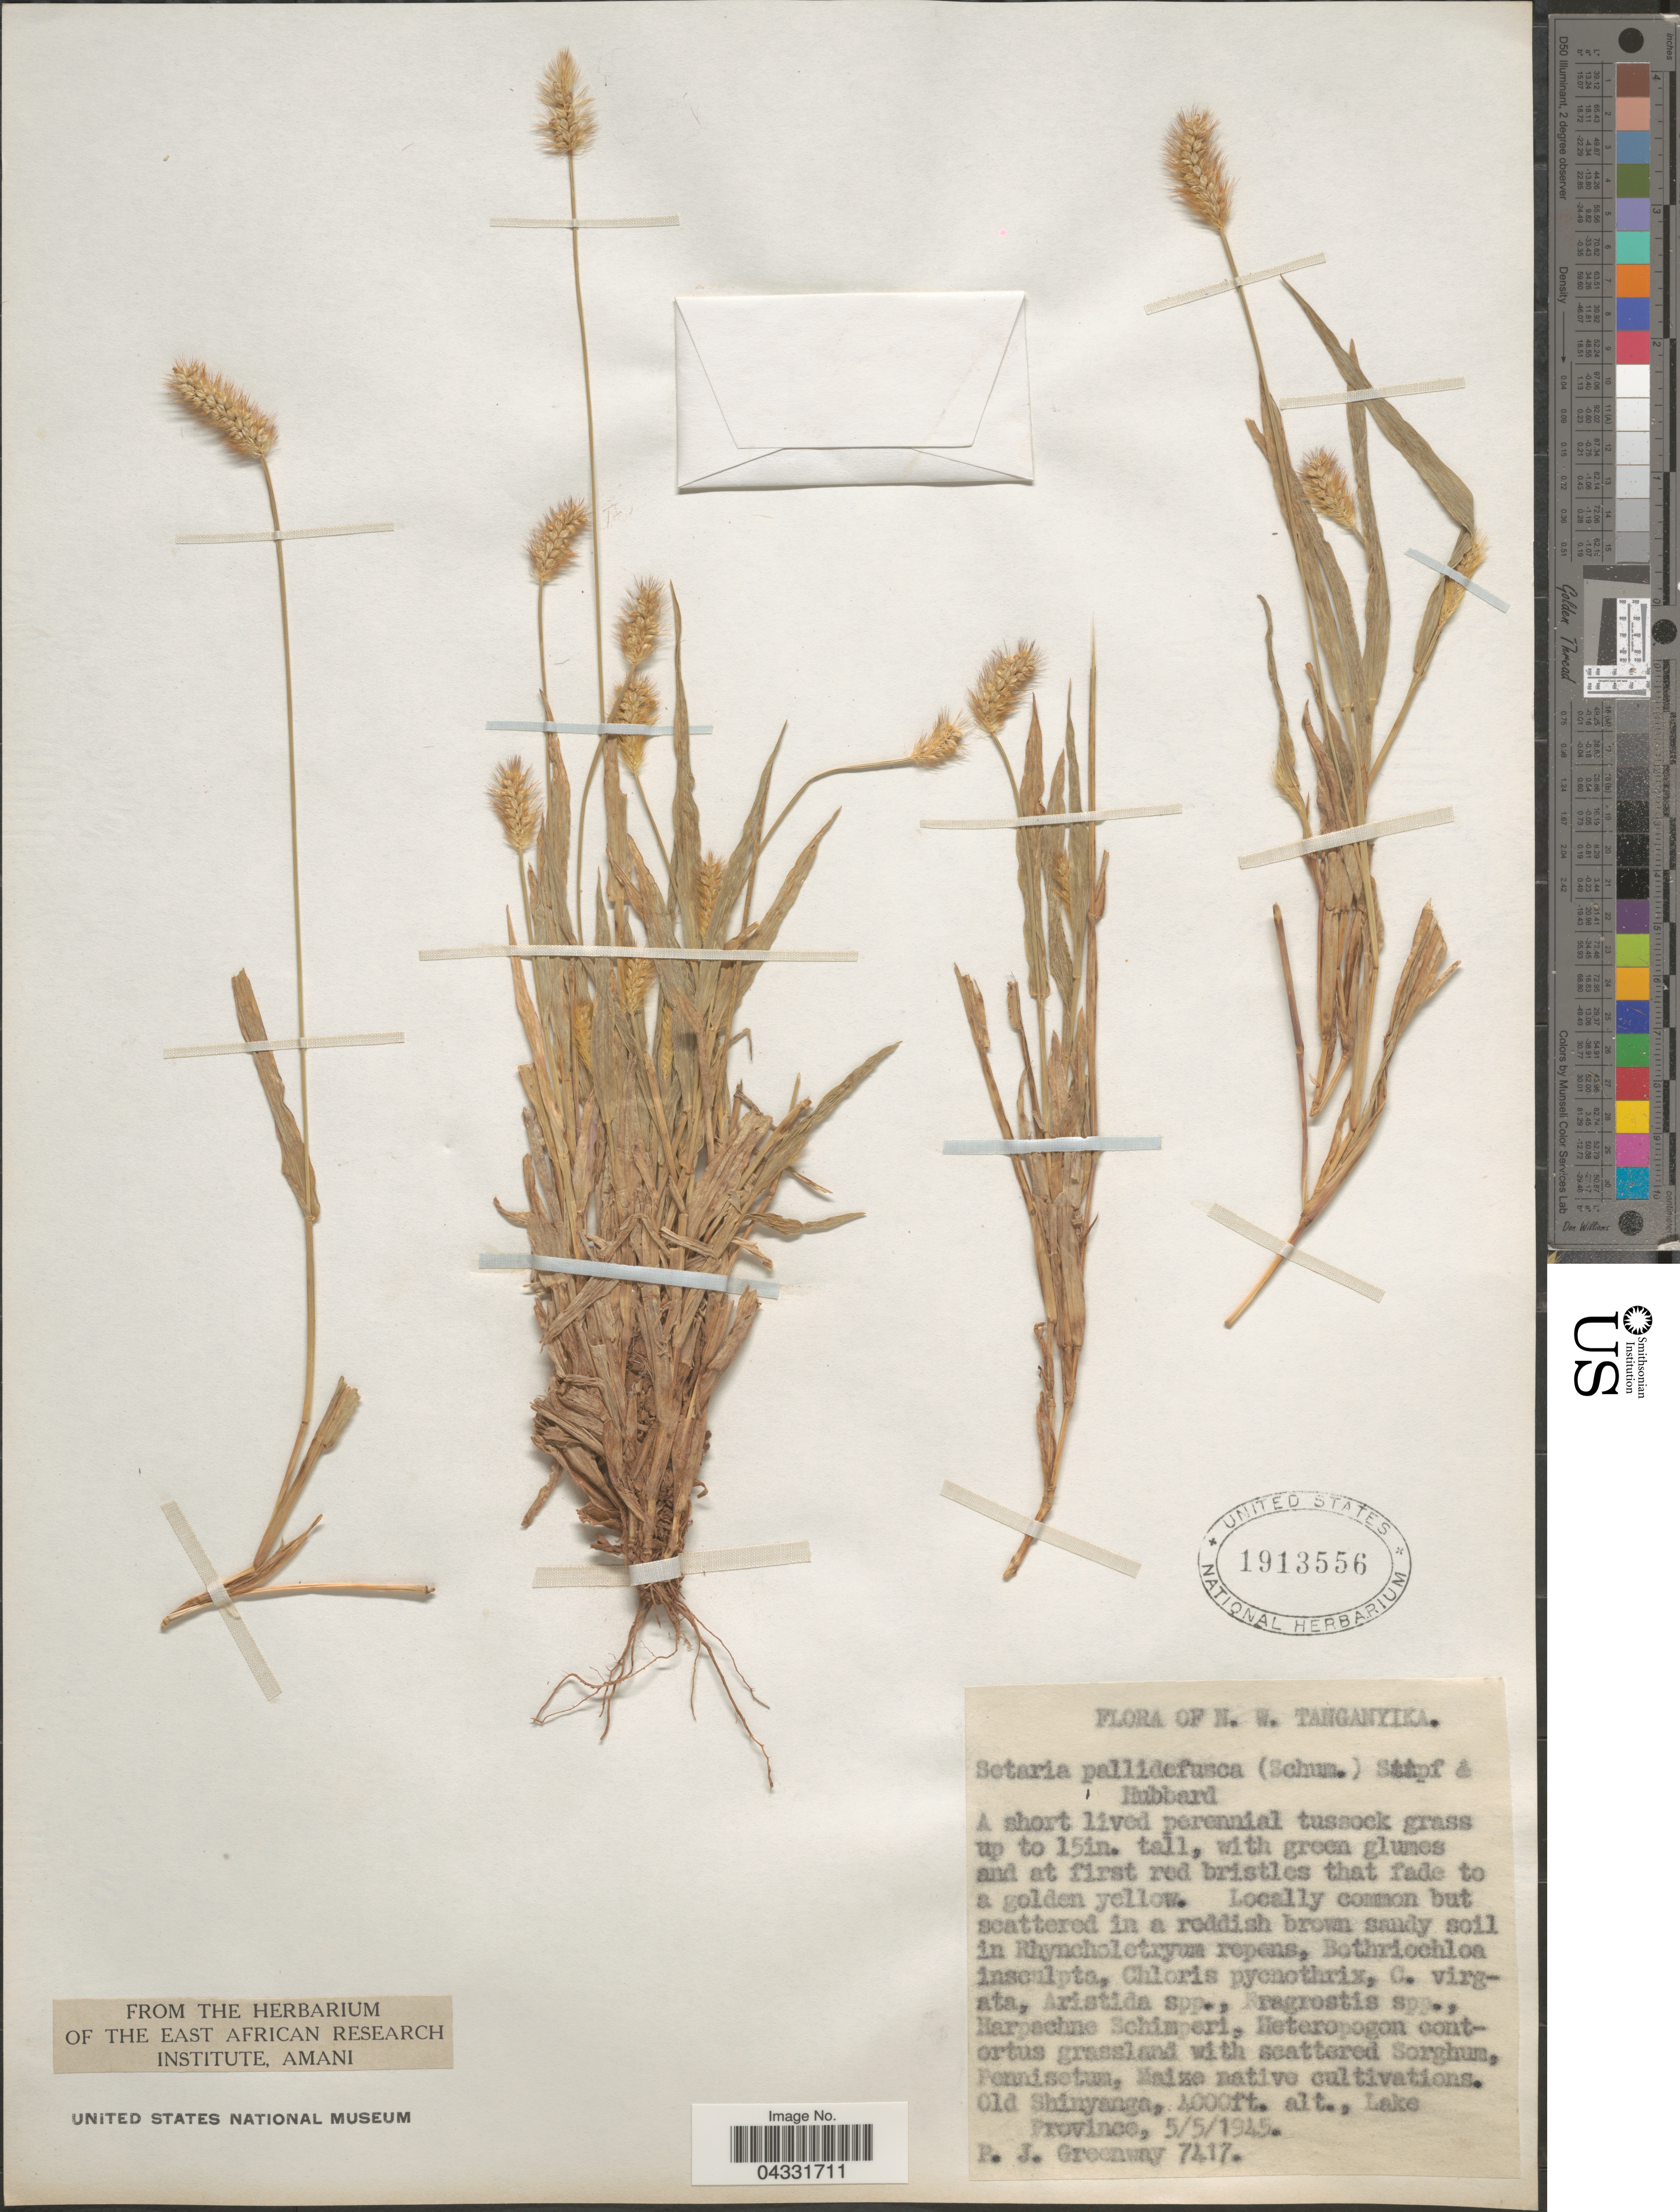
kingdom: Plantae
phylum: Tracheophyta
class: Liliopsida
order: Poales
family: Poaceae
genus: Setaria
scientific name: Setaria pallide-fusca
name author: (Schumach.) Stapf & C.E. Hubb.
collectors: P. J. Greenway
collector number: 7417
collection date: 1945-05-05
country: Tanzania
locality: N. W. Tanganyika. Old Shinyanga, Lake Province.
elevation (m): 1219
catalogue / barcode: US 1913556